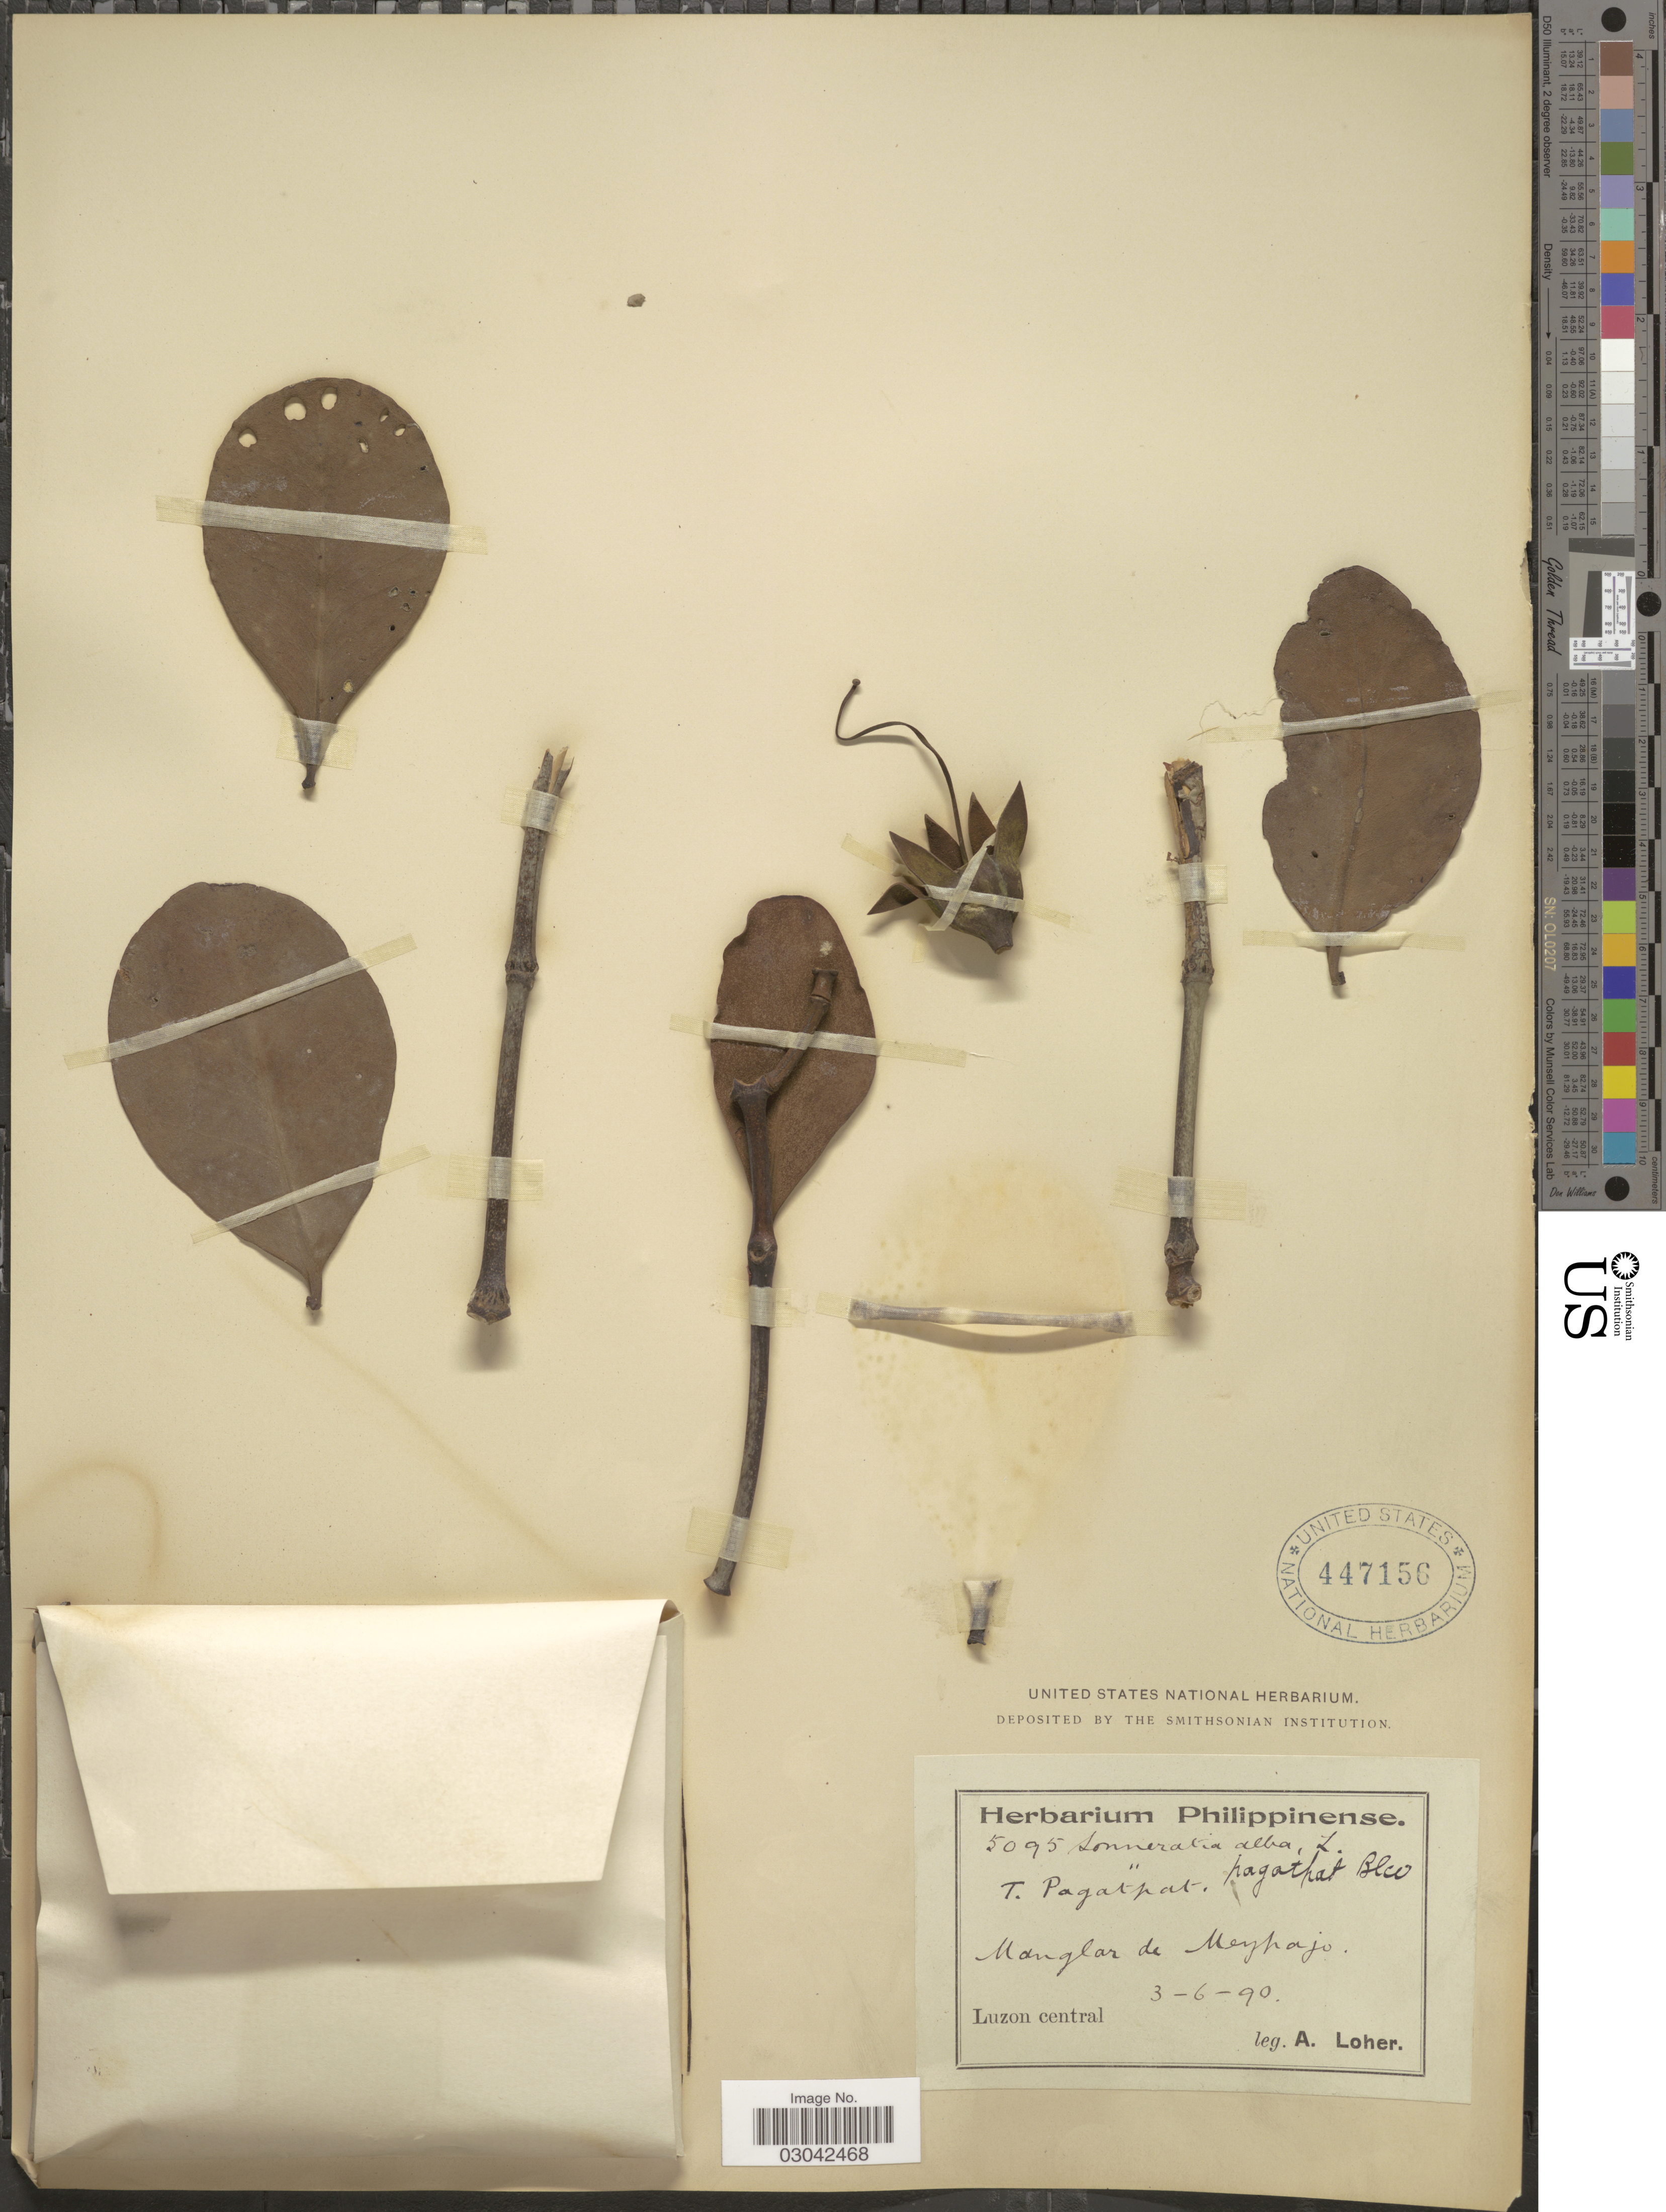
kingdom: Plantae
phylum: Tracheophyta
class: Magnoliopsida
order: Myrtales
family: Lythraceae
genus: Sonneratia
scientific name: Sonneratia pagatpat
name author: Blanco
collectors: A. Loher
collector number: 5095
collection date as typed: Transcribed d/m/y: 3/6/90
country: Philippines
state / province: Central Luzon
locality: Manglar de Meypajo. Luzon central.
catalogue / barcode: US 447156